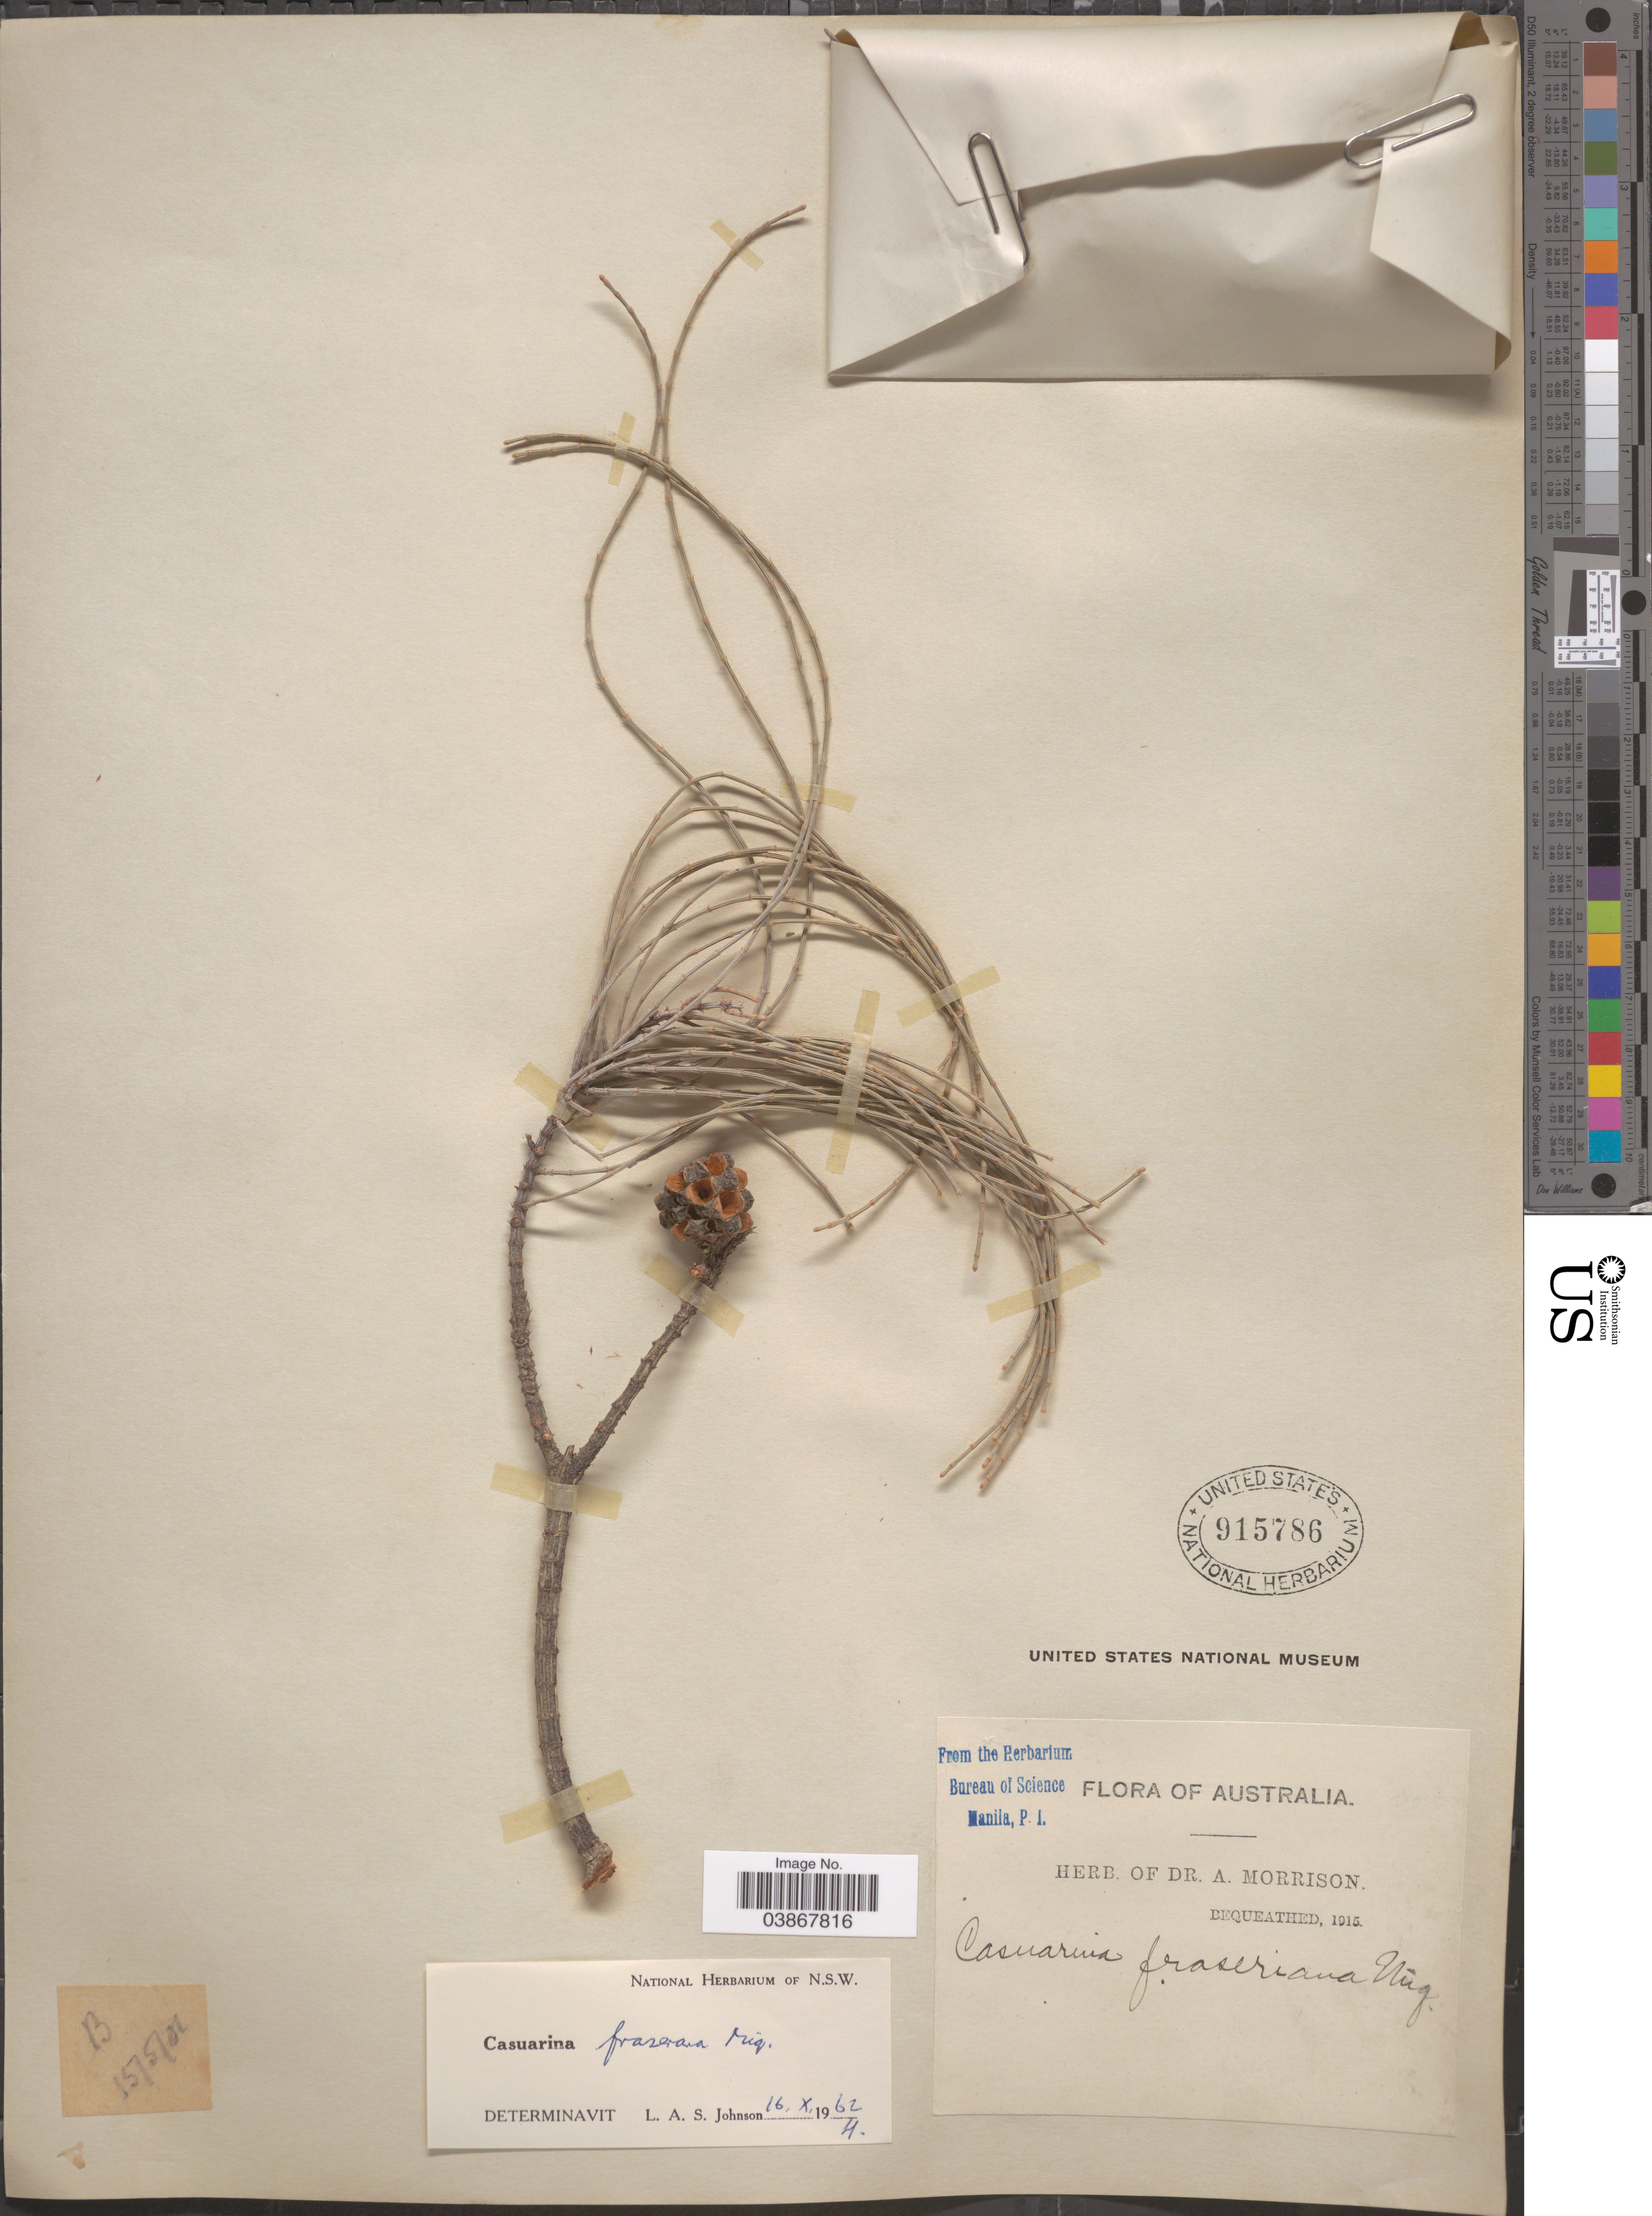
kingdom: Plantae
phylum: Tracheophyta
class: Magnoliopsida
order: Fagales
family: Casuarinaceae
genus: Casuarina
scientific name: Casuarina fraseriana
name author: Miq.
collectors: ex herb. Dr. A. Morrison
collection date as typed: Transcribed d/m/y: 15/5/1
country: Australia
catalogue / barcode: US 915786